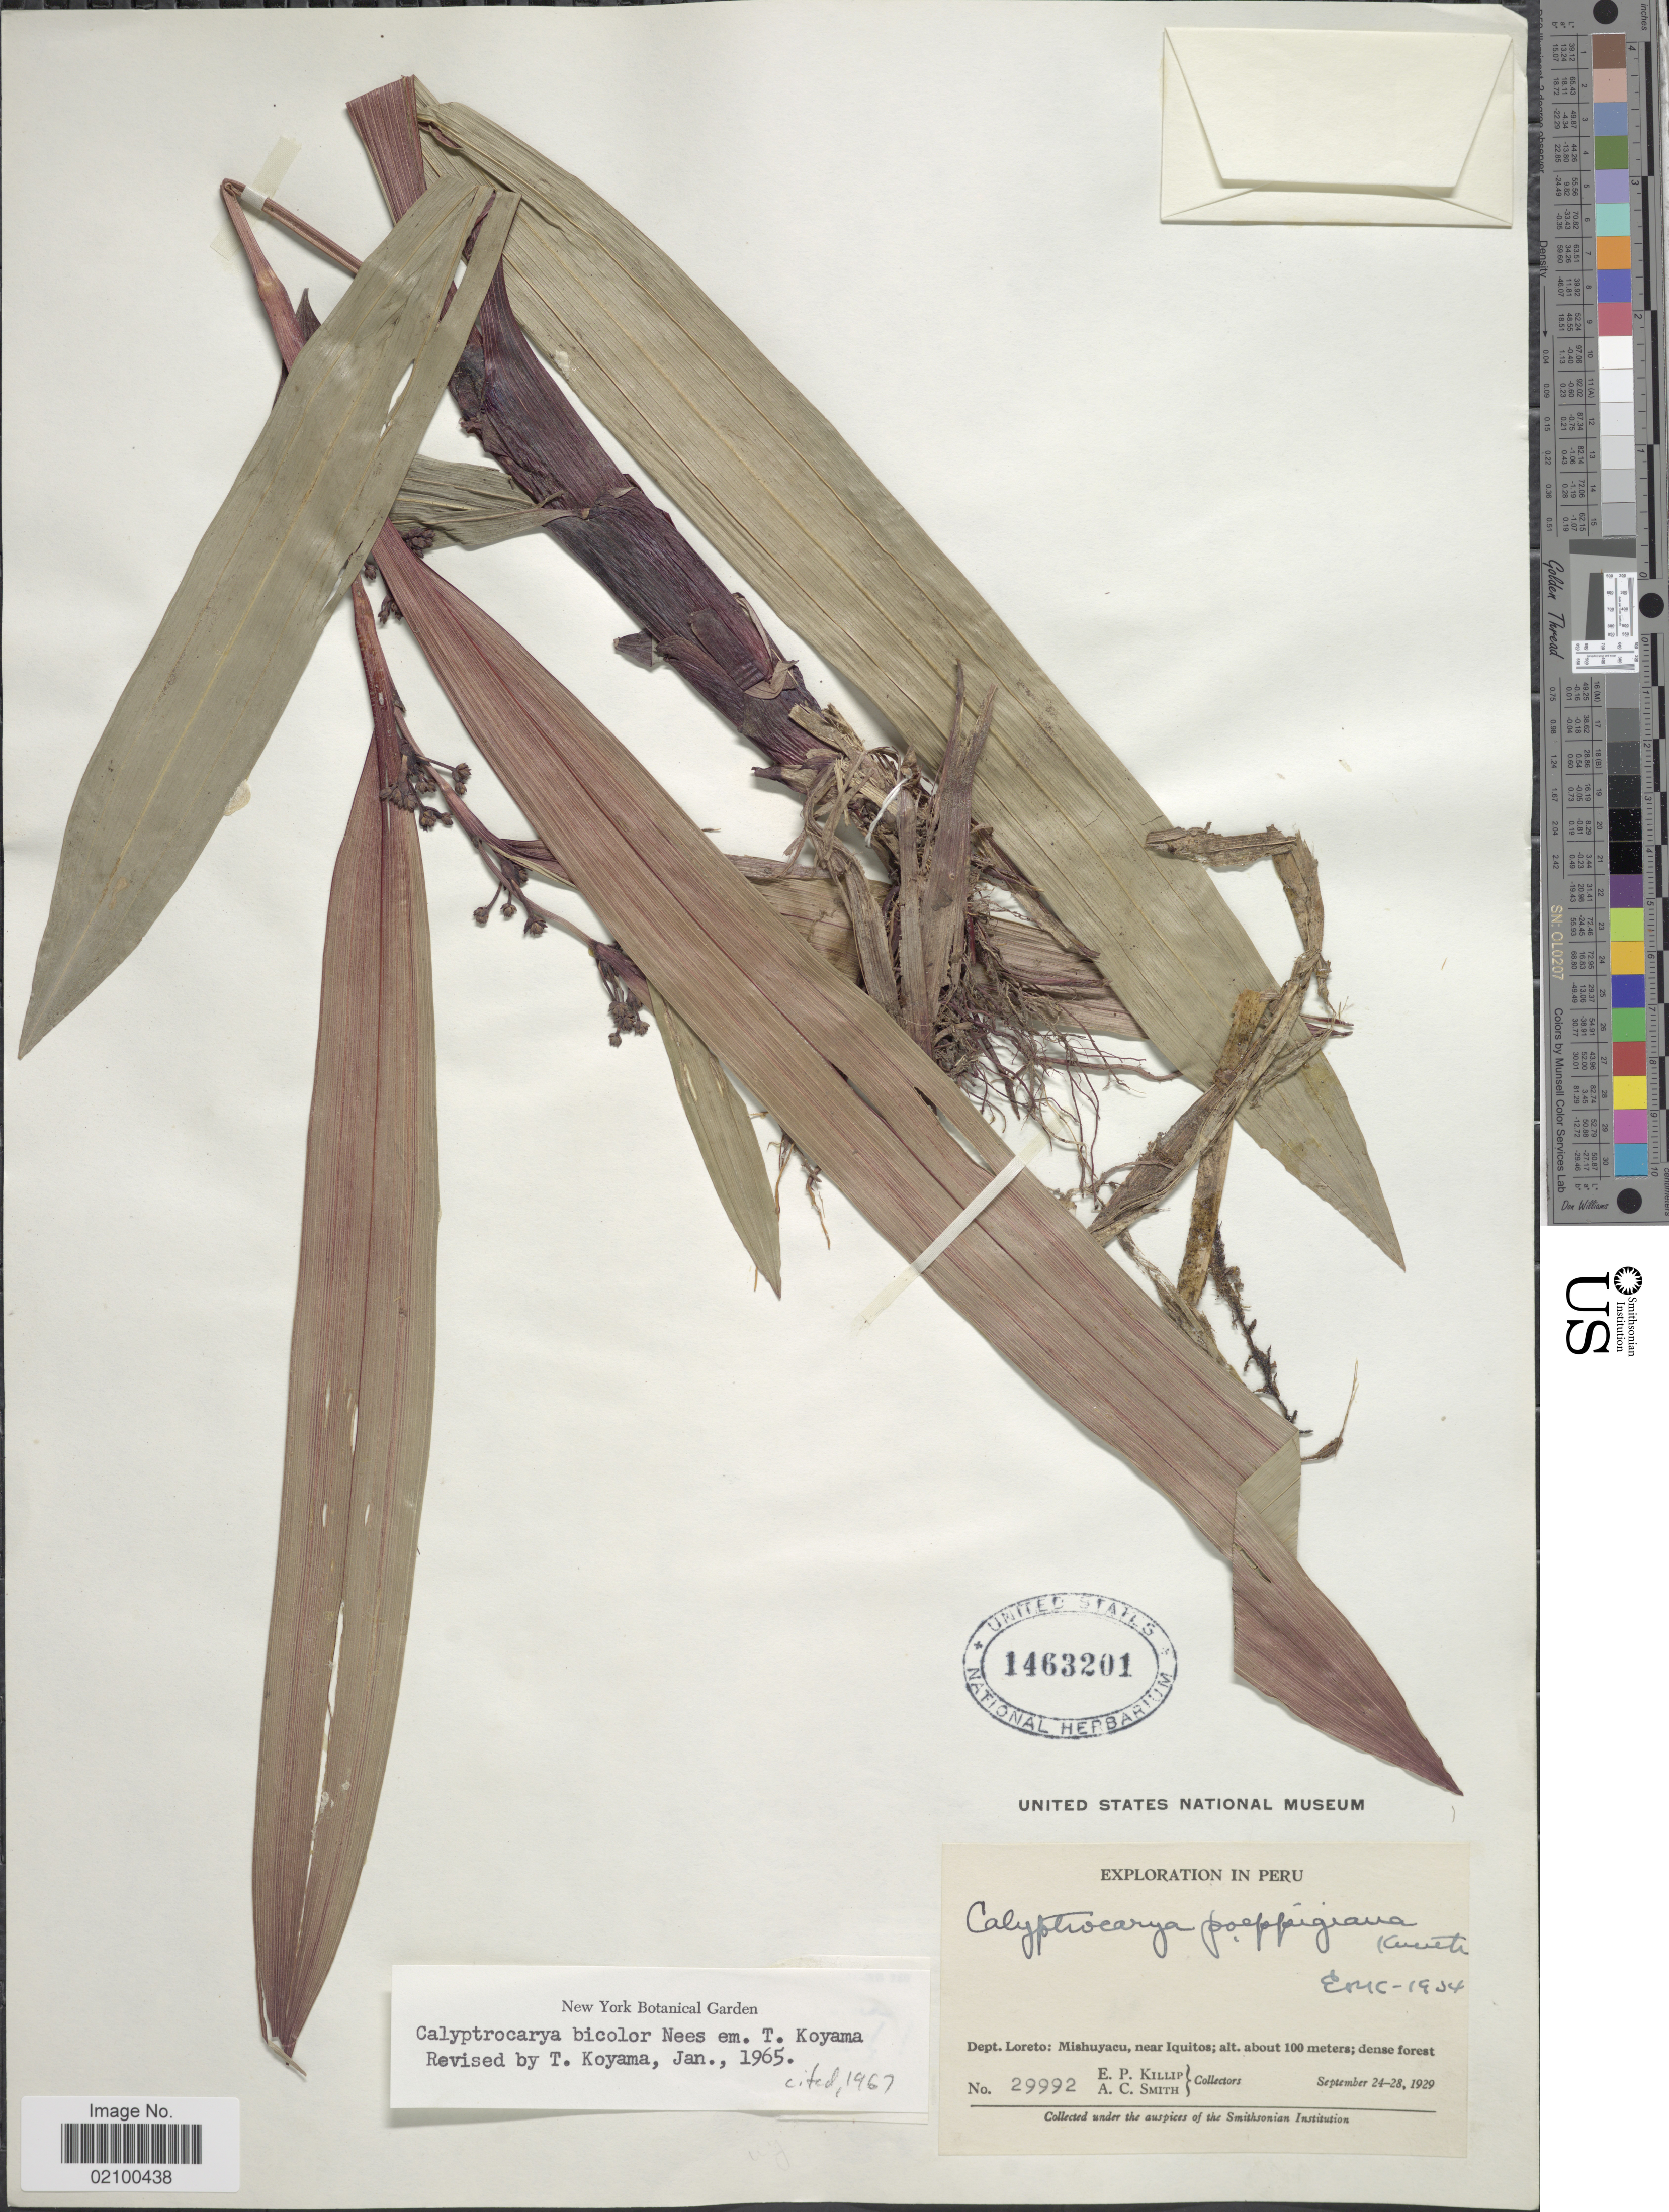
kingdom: Plantae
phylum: Tracheophyta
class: Liliopsida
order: Poales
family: Cyperaceae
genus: Calyptrocarya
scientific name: Calyptrocarya bicolor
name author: (H. Pfeiff.) T. Koyama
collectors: E. P. Killip & A. C. Smith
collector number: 29992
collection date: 1929-09-24/1929-09-28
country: Peru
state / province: Loreto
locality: Dept. Loreto: Mishuyacu, near Iquitos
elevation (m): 100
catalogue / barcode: US 1463201